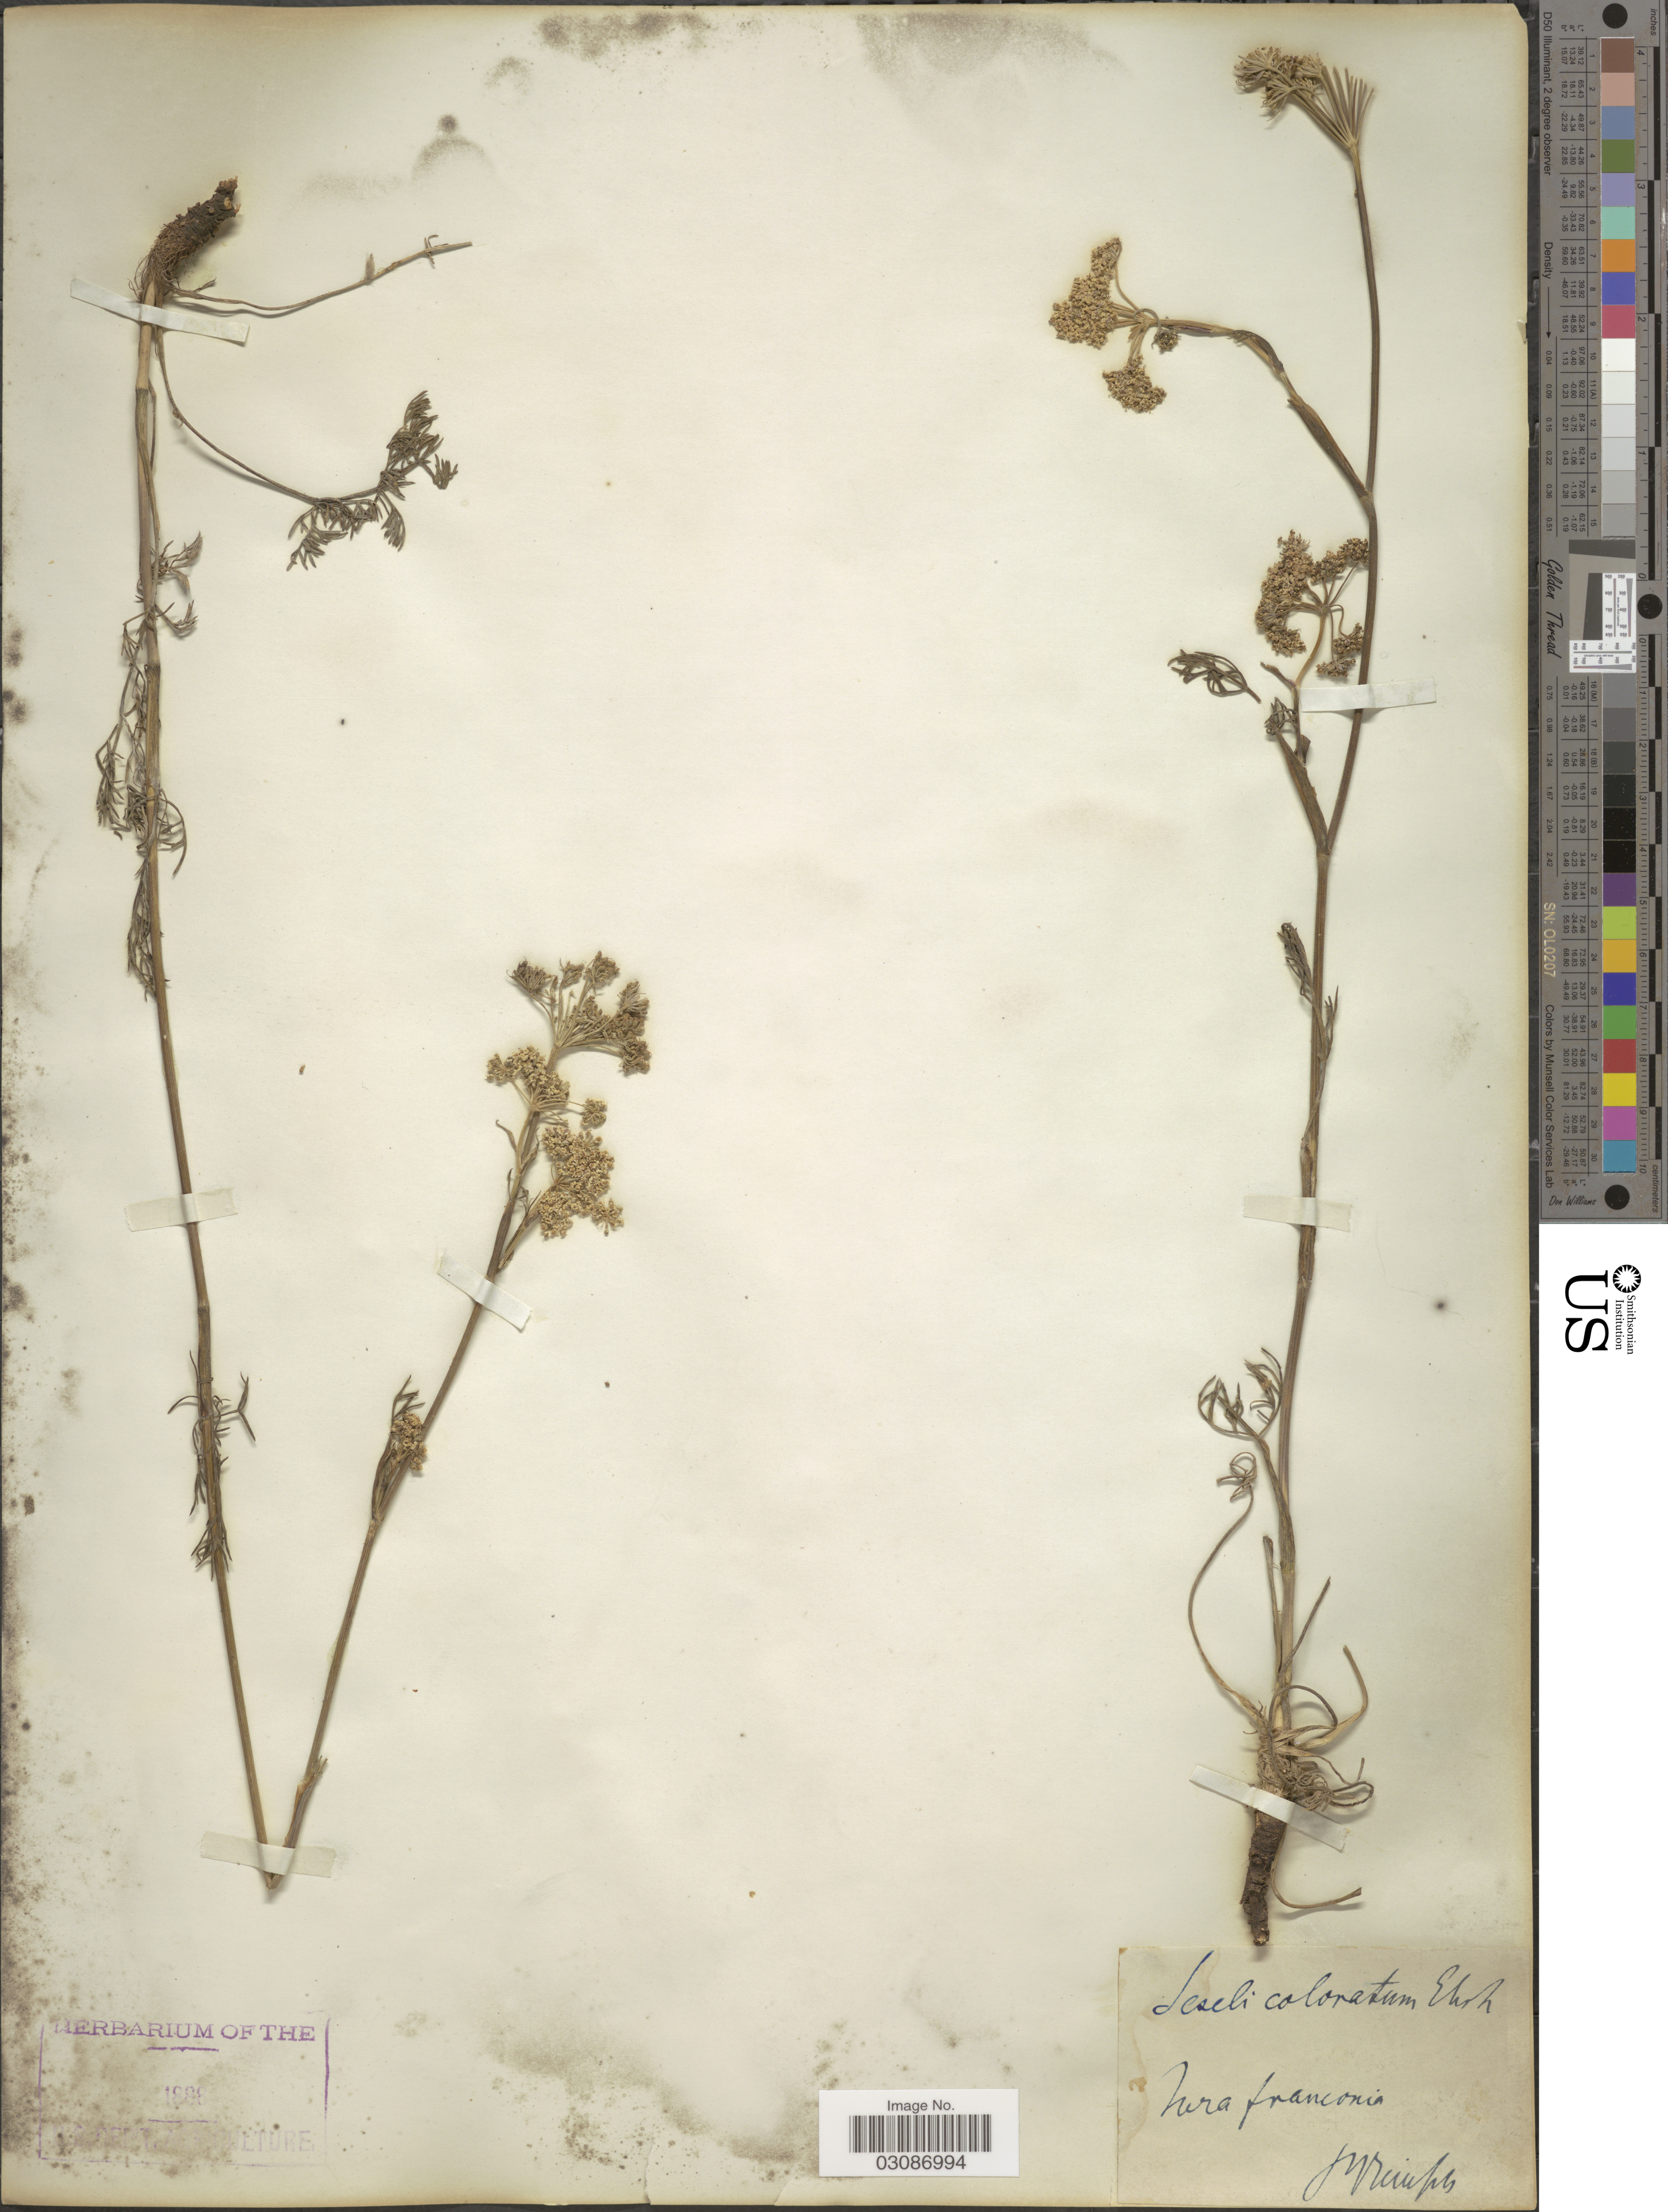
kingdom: Plantae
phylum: Tracheophyta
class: Magnoliopsida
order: Apiales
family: Apiaceae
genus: Seseli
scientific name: Seseli coloratum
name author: Ehrh.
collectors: P. Reinsch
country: Germany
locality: Jura franconia.